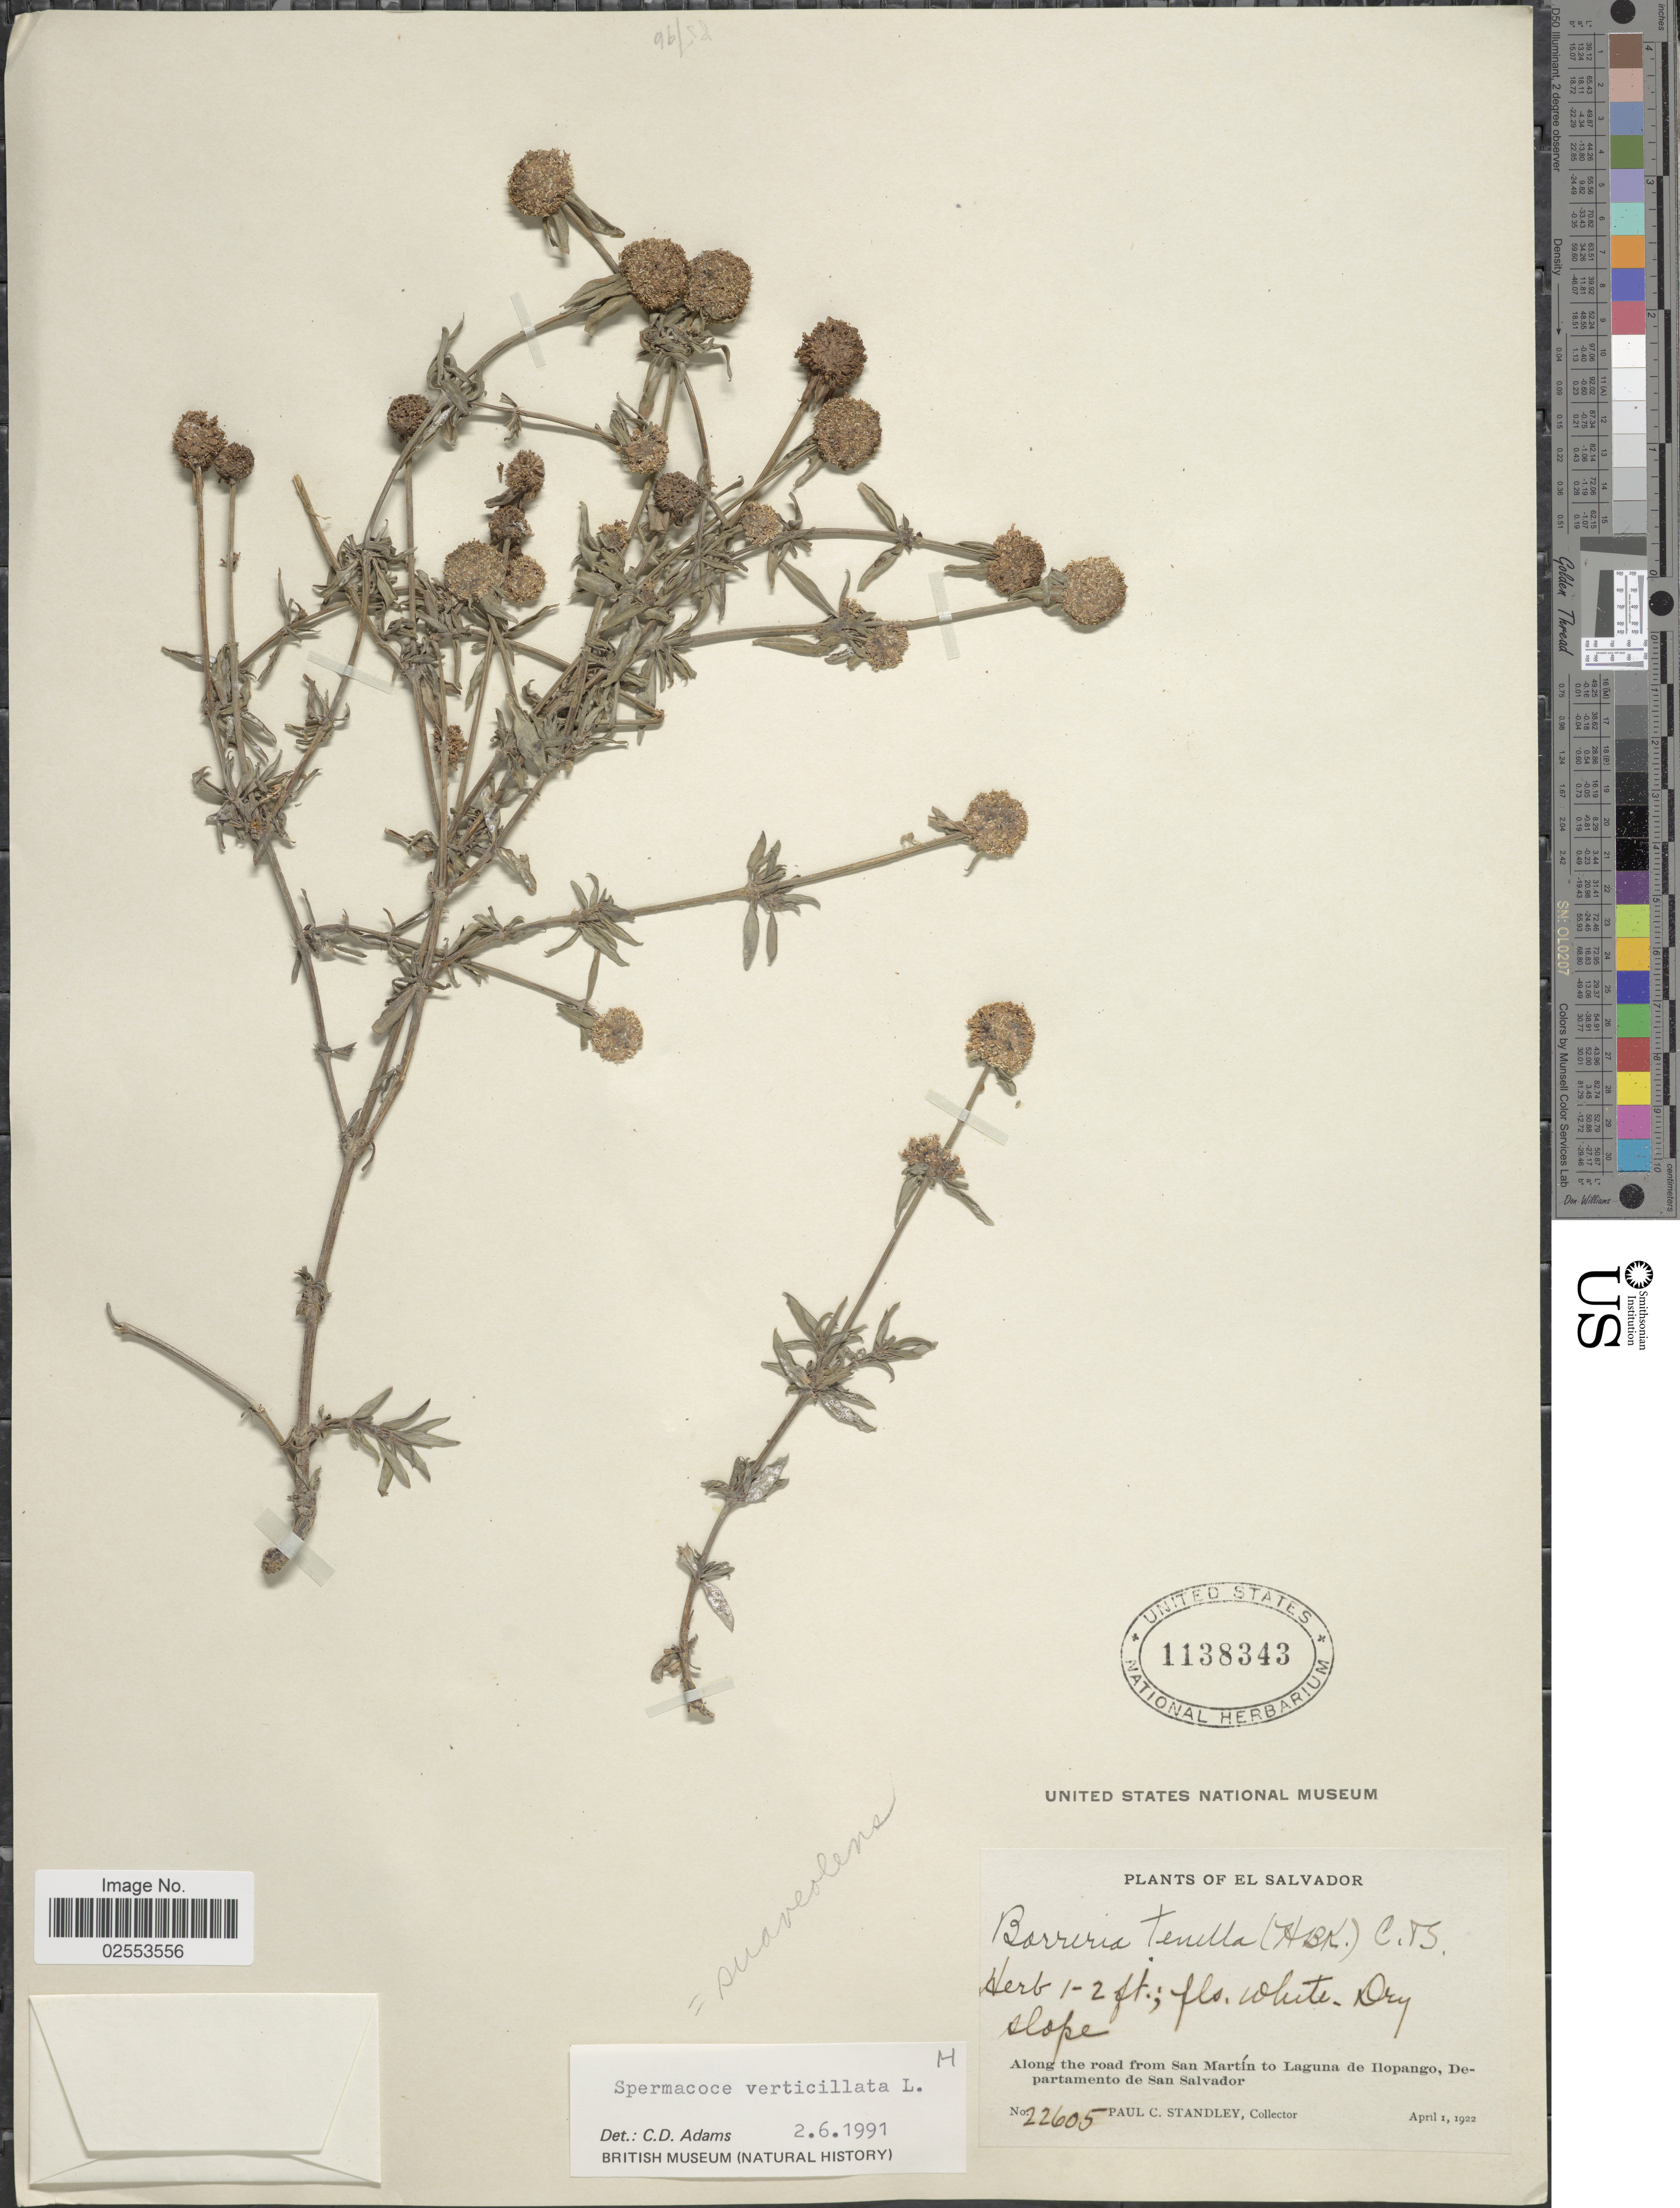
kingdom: Plantae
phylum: Tracheophyta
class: Magnoliopsida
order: Gentianales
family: Rubiaceae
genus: Spermacoce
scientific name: Spermacoce verticillata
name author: L.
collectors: P. C. Standley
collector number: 22605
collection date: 1922-04-01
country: El Salvador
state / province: San Salvador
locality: Along the road from San Martín to Laguna de Ilopango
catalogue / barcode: US 1138343